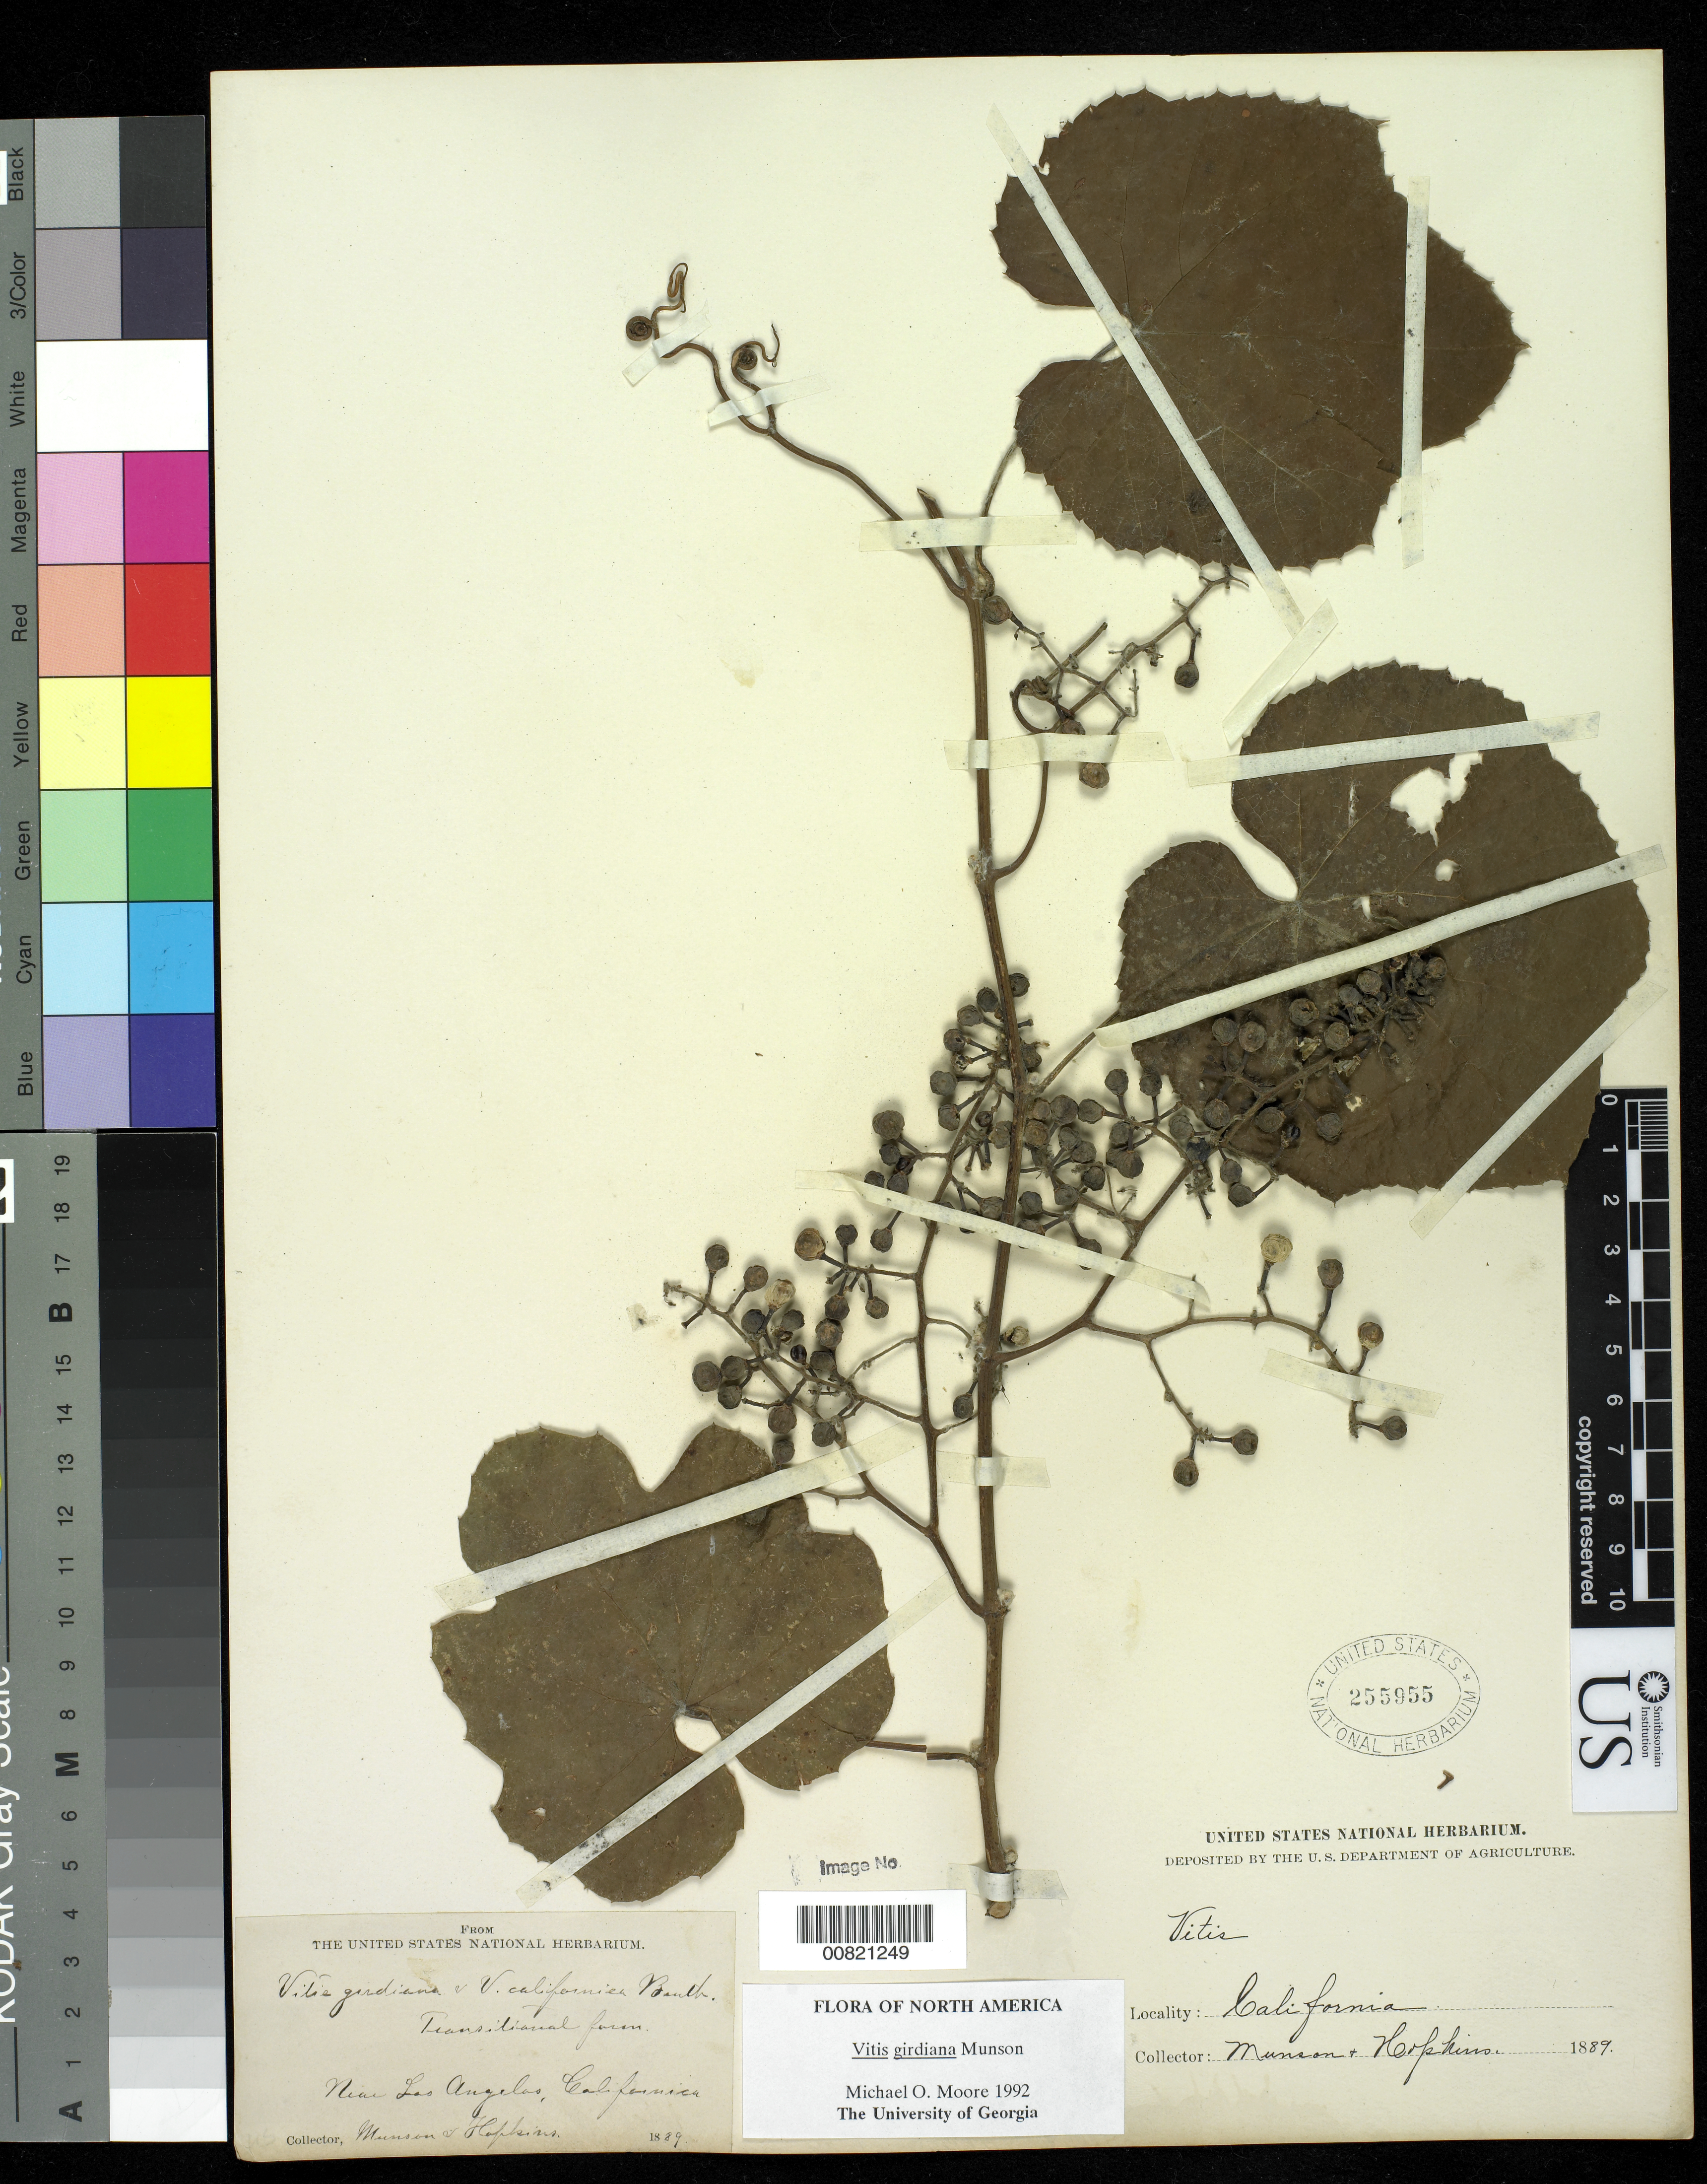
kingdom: Plantae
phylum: Tracheophyta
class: Magnoliopsida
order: Vitales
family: Vitaceae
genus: Vitis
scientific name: Vitis girdiana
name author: Munson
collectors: T. V. Munson & -. Hopkins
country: United States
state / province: California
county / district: Los Angeles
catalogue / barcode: US 255955